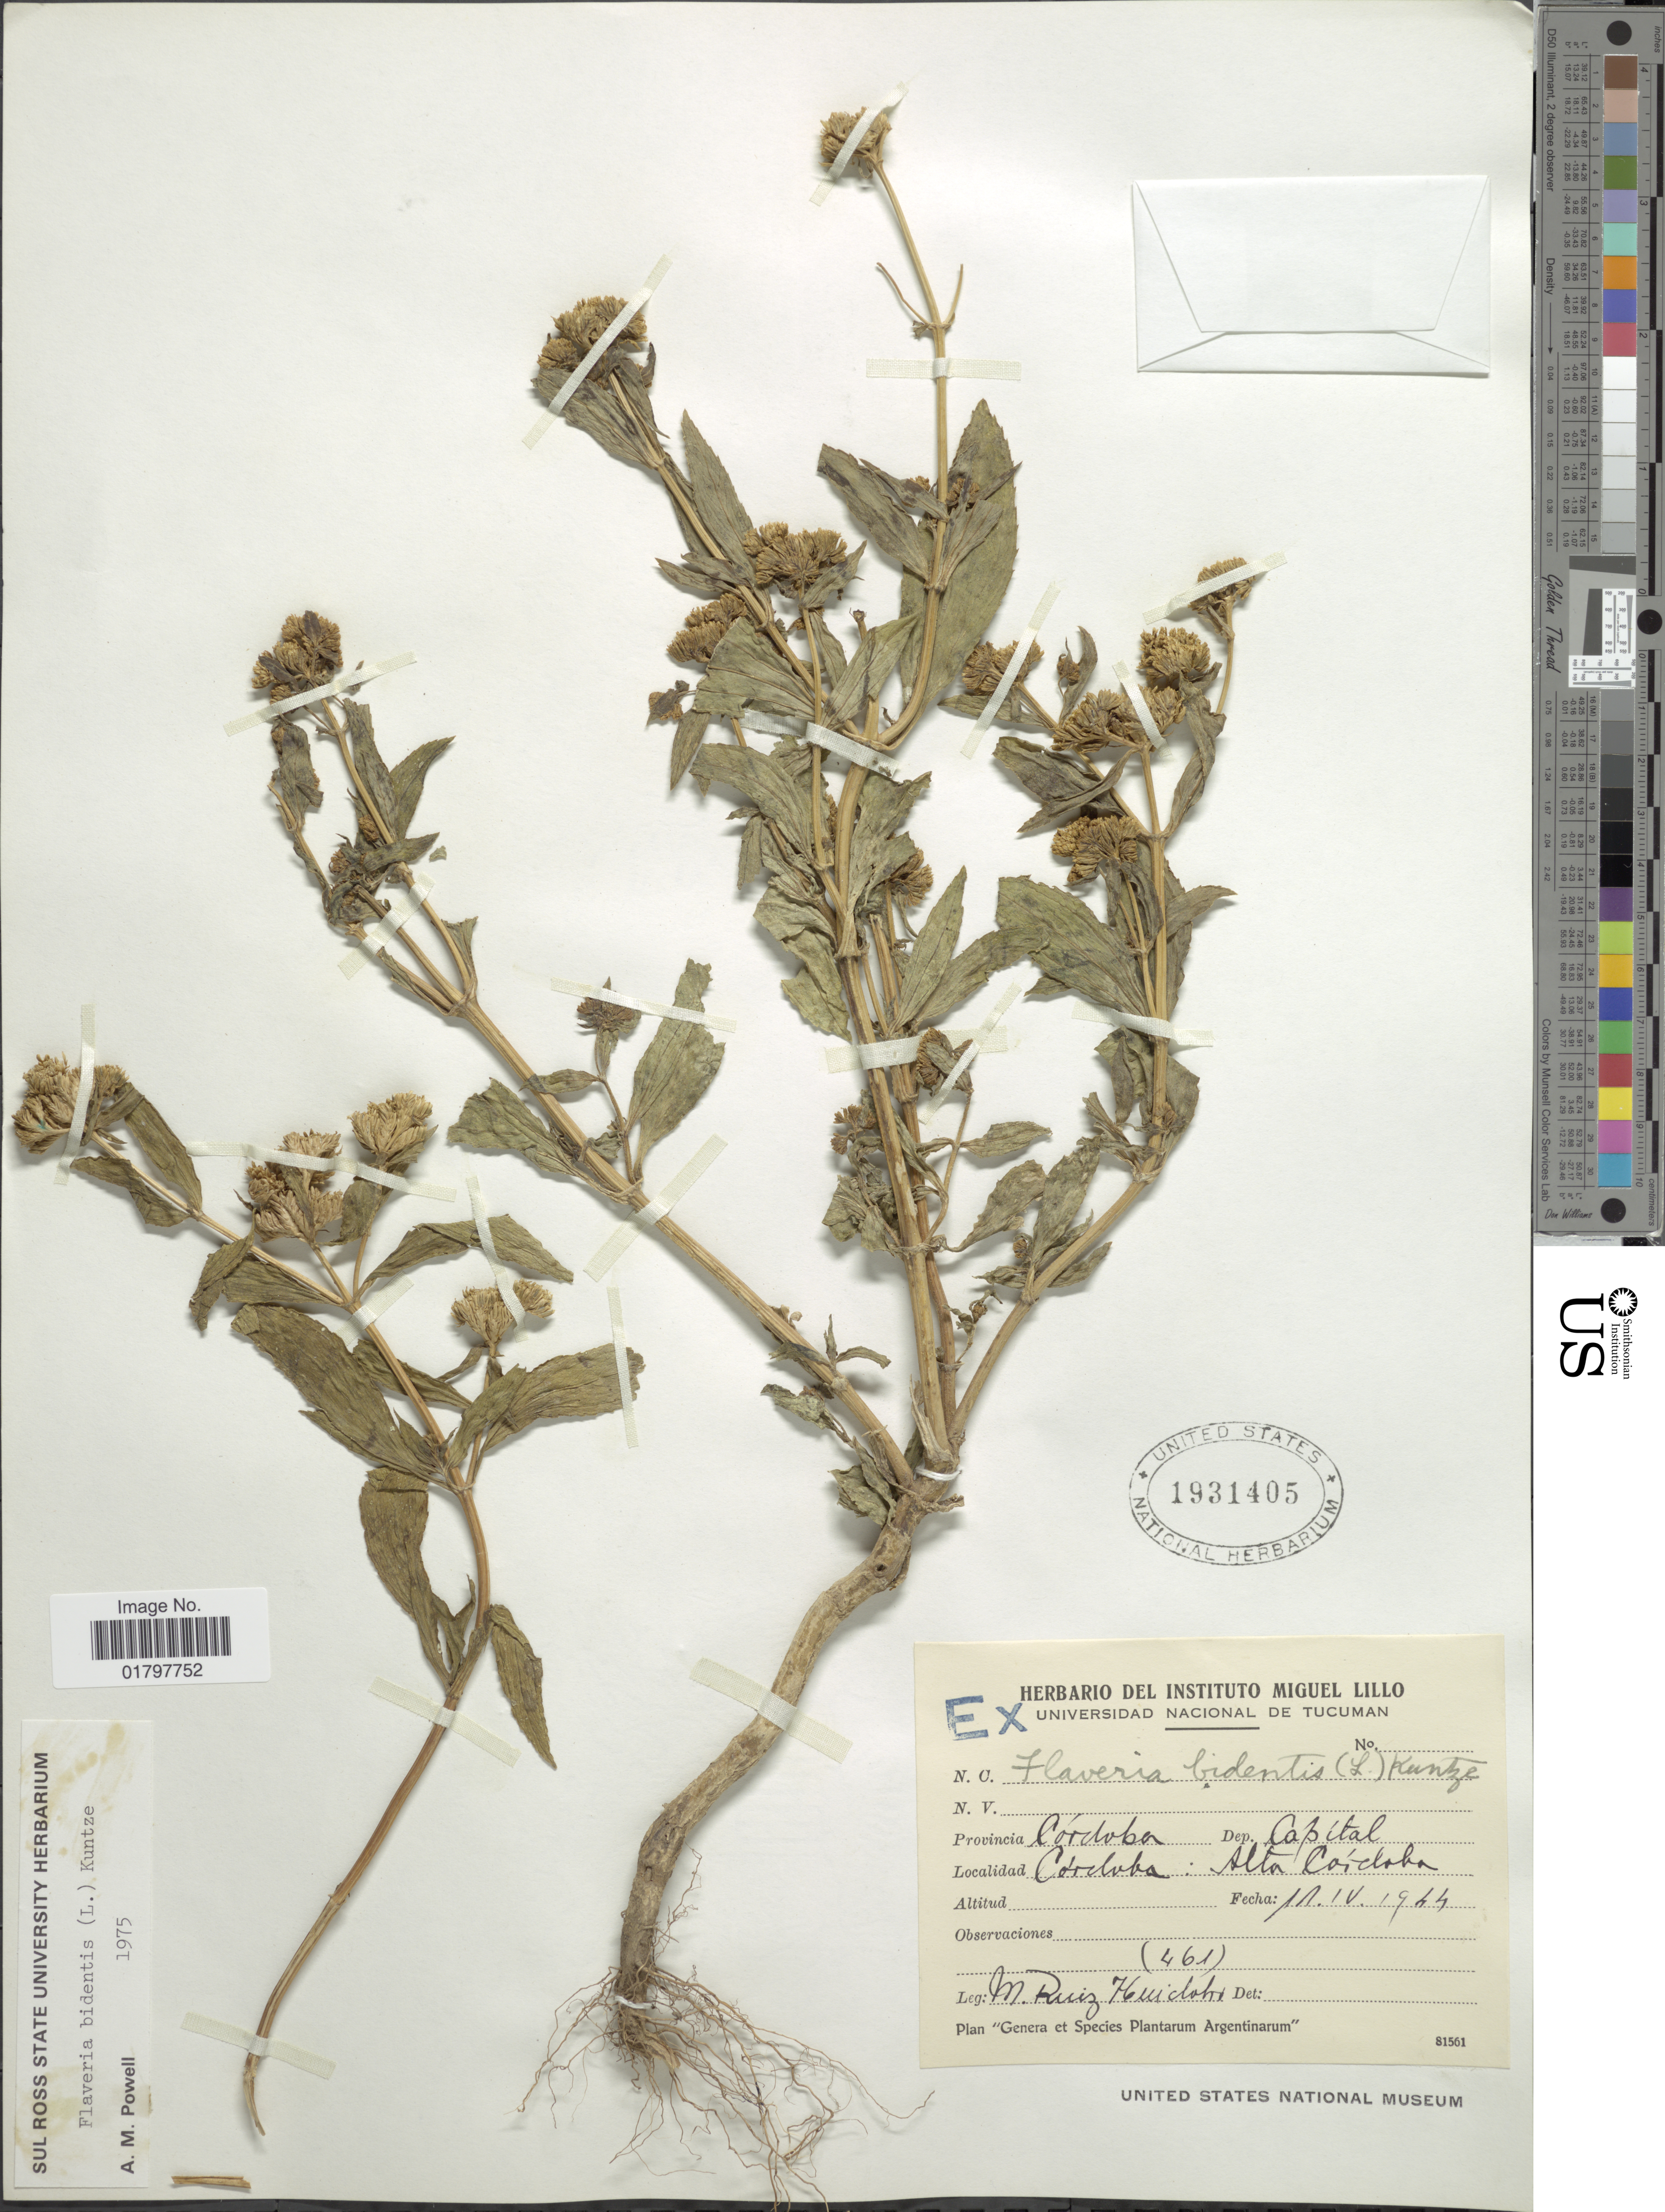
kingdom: Plantae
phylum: Tracheophyta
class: Magnoliopsida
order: Asterales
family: Asteraceae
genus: Flaveria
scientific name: Flaveria bidentis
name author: (L.) Kuntze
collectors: J. M. Ruiz Huidobo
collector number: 461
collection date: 1944-04-11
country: Argentina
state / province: Cordoba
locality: Provincia Córdoba. Dep. Capital. Córdoba: Alta Cordoba.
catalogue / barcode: US 1931405